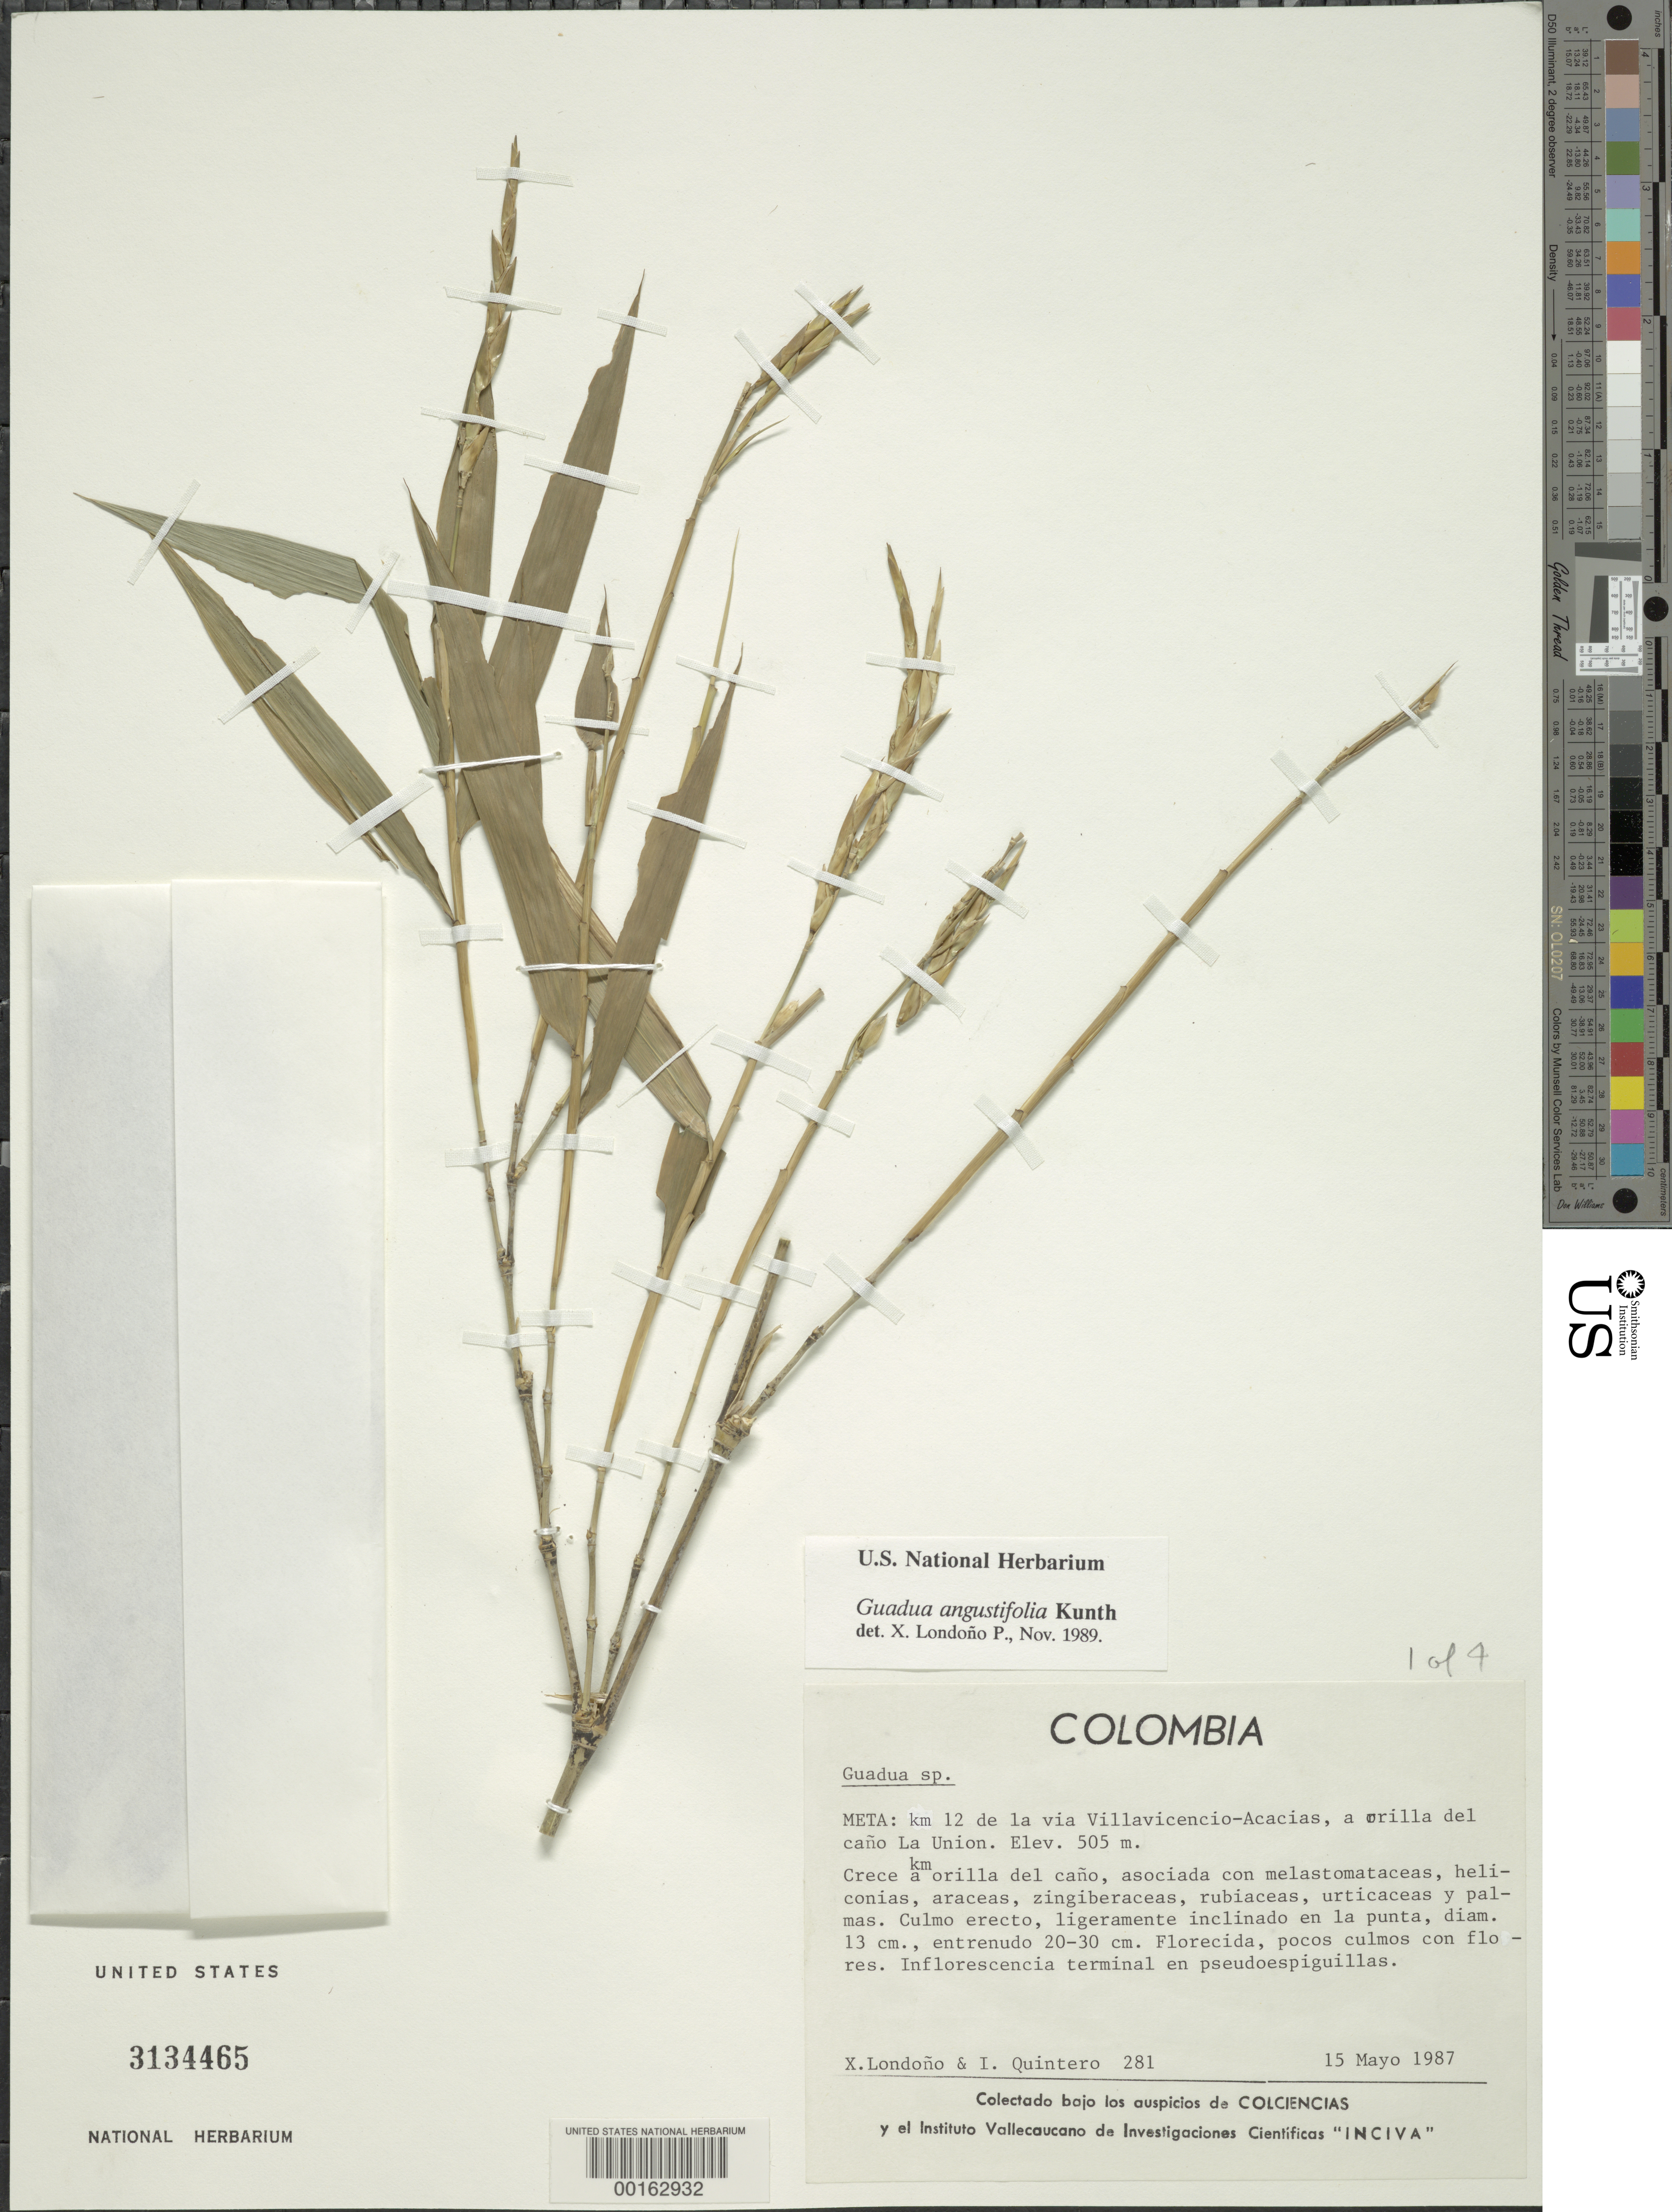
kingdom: Plantae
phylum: Tracheophyta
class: Liliopsida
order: Poales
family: Poaceae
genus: Guadua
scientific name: Guadua angustifolia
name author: Kunth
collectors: X. Londoño & I. Quintero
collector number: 281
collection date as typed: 15 May 1987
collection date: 1987-05-15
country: Colombia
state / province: Meta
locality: Km 12 Villa Vicencia-Acacias road, edge of the Caño La Union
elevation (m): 505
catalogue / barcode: US 3134465